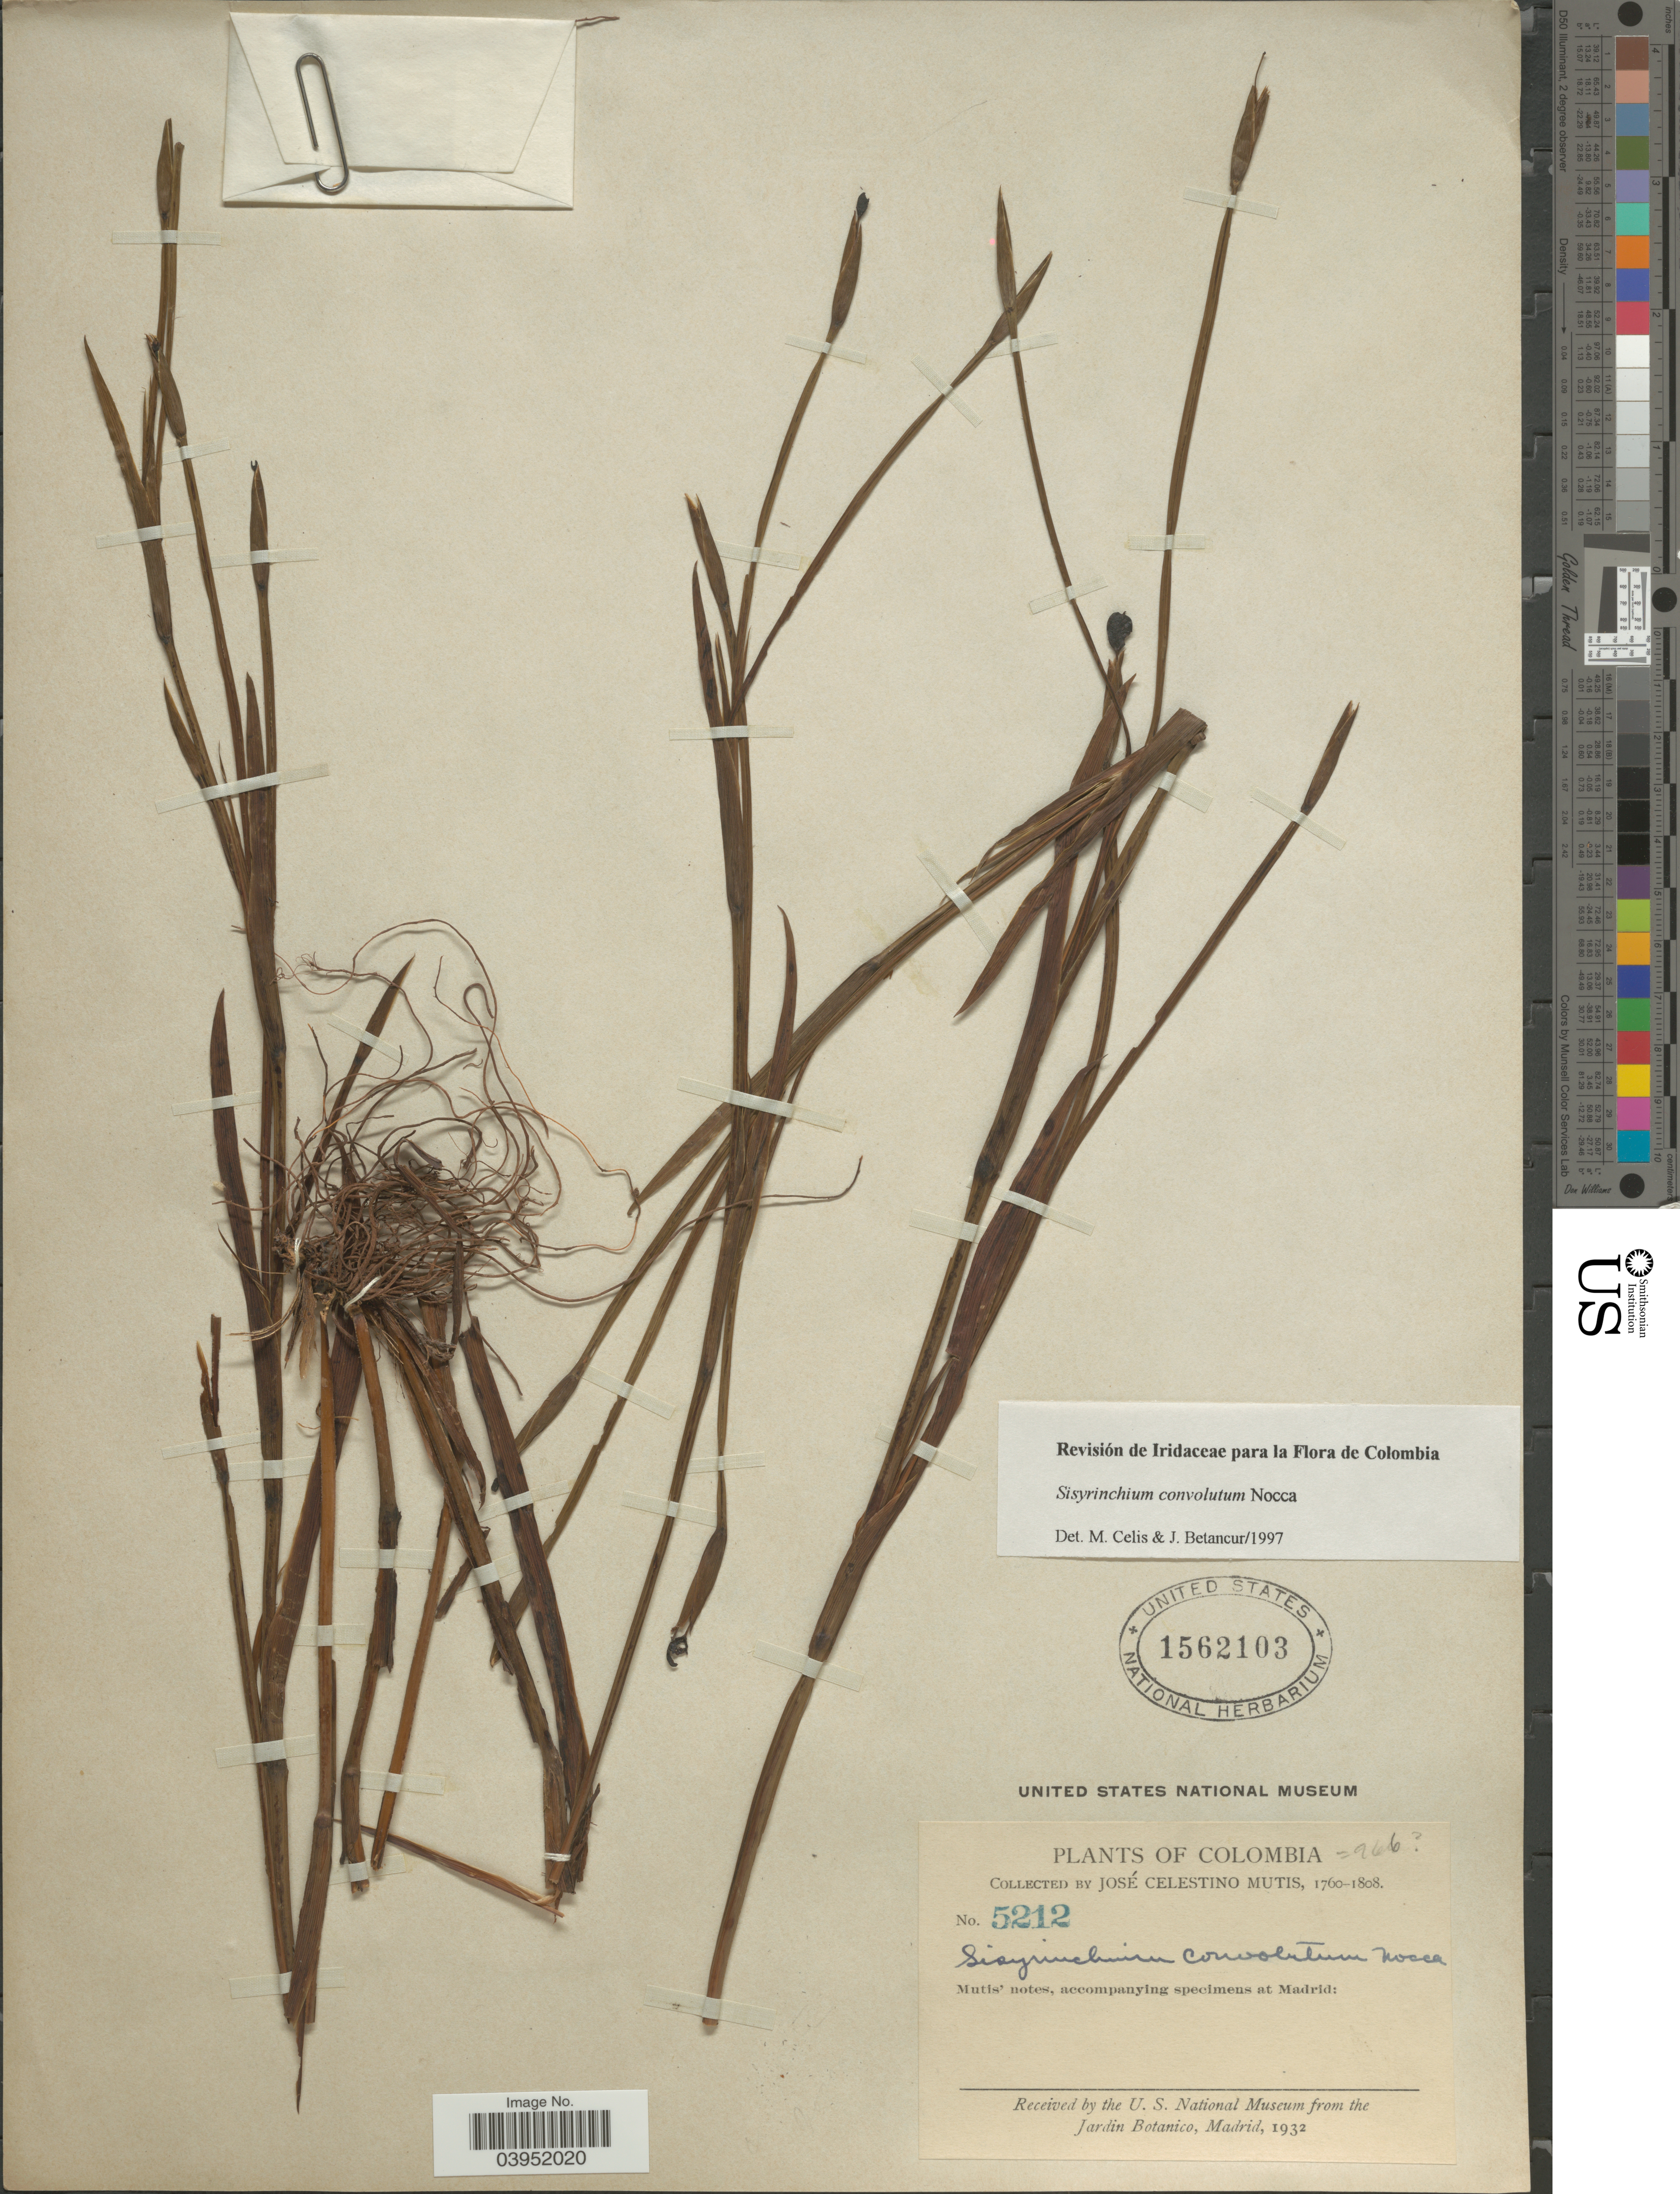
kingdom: Plantae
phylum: Tracheophyta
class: Liliopsida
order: Asparagales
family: Iridaceae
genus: Sisyrinchium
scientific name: Sisyrinchium convolutum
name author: Nocca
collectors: J. C. B. Mutis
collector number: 5212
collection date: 1760/1808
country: Colombia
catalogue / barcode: US 1562103